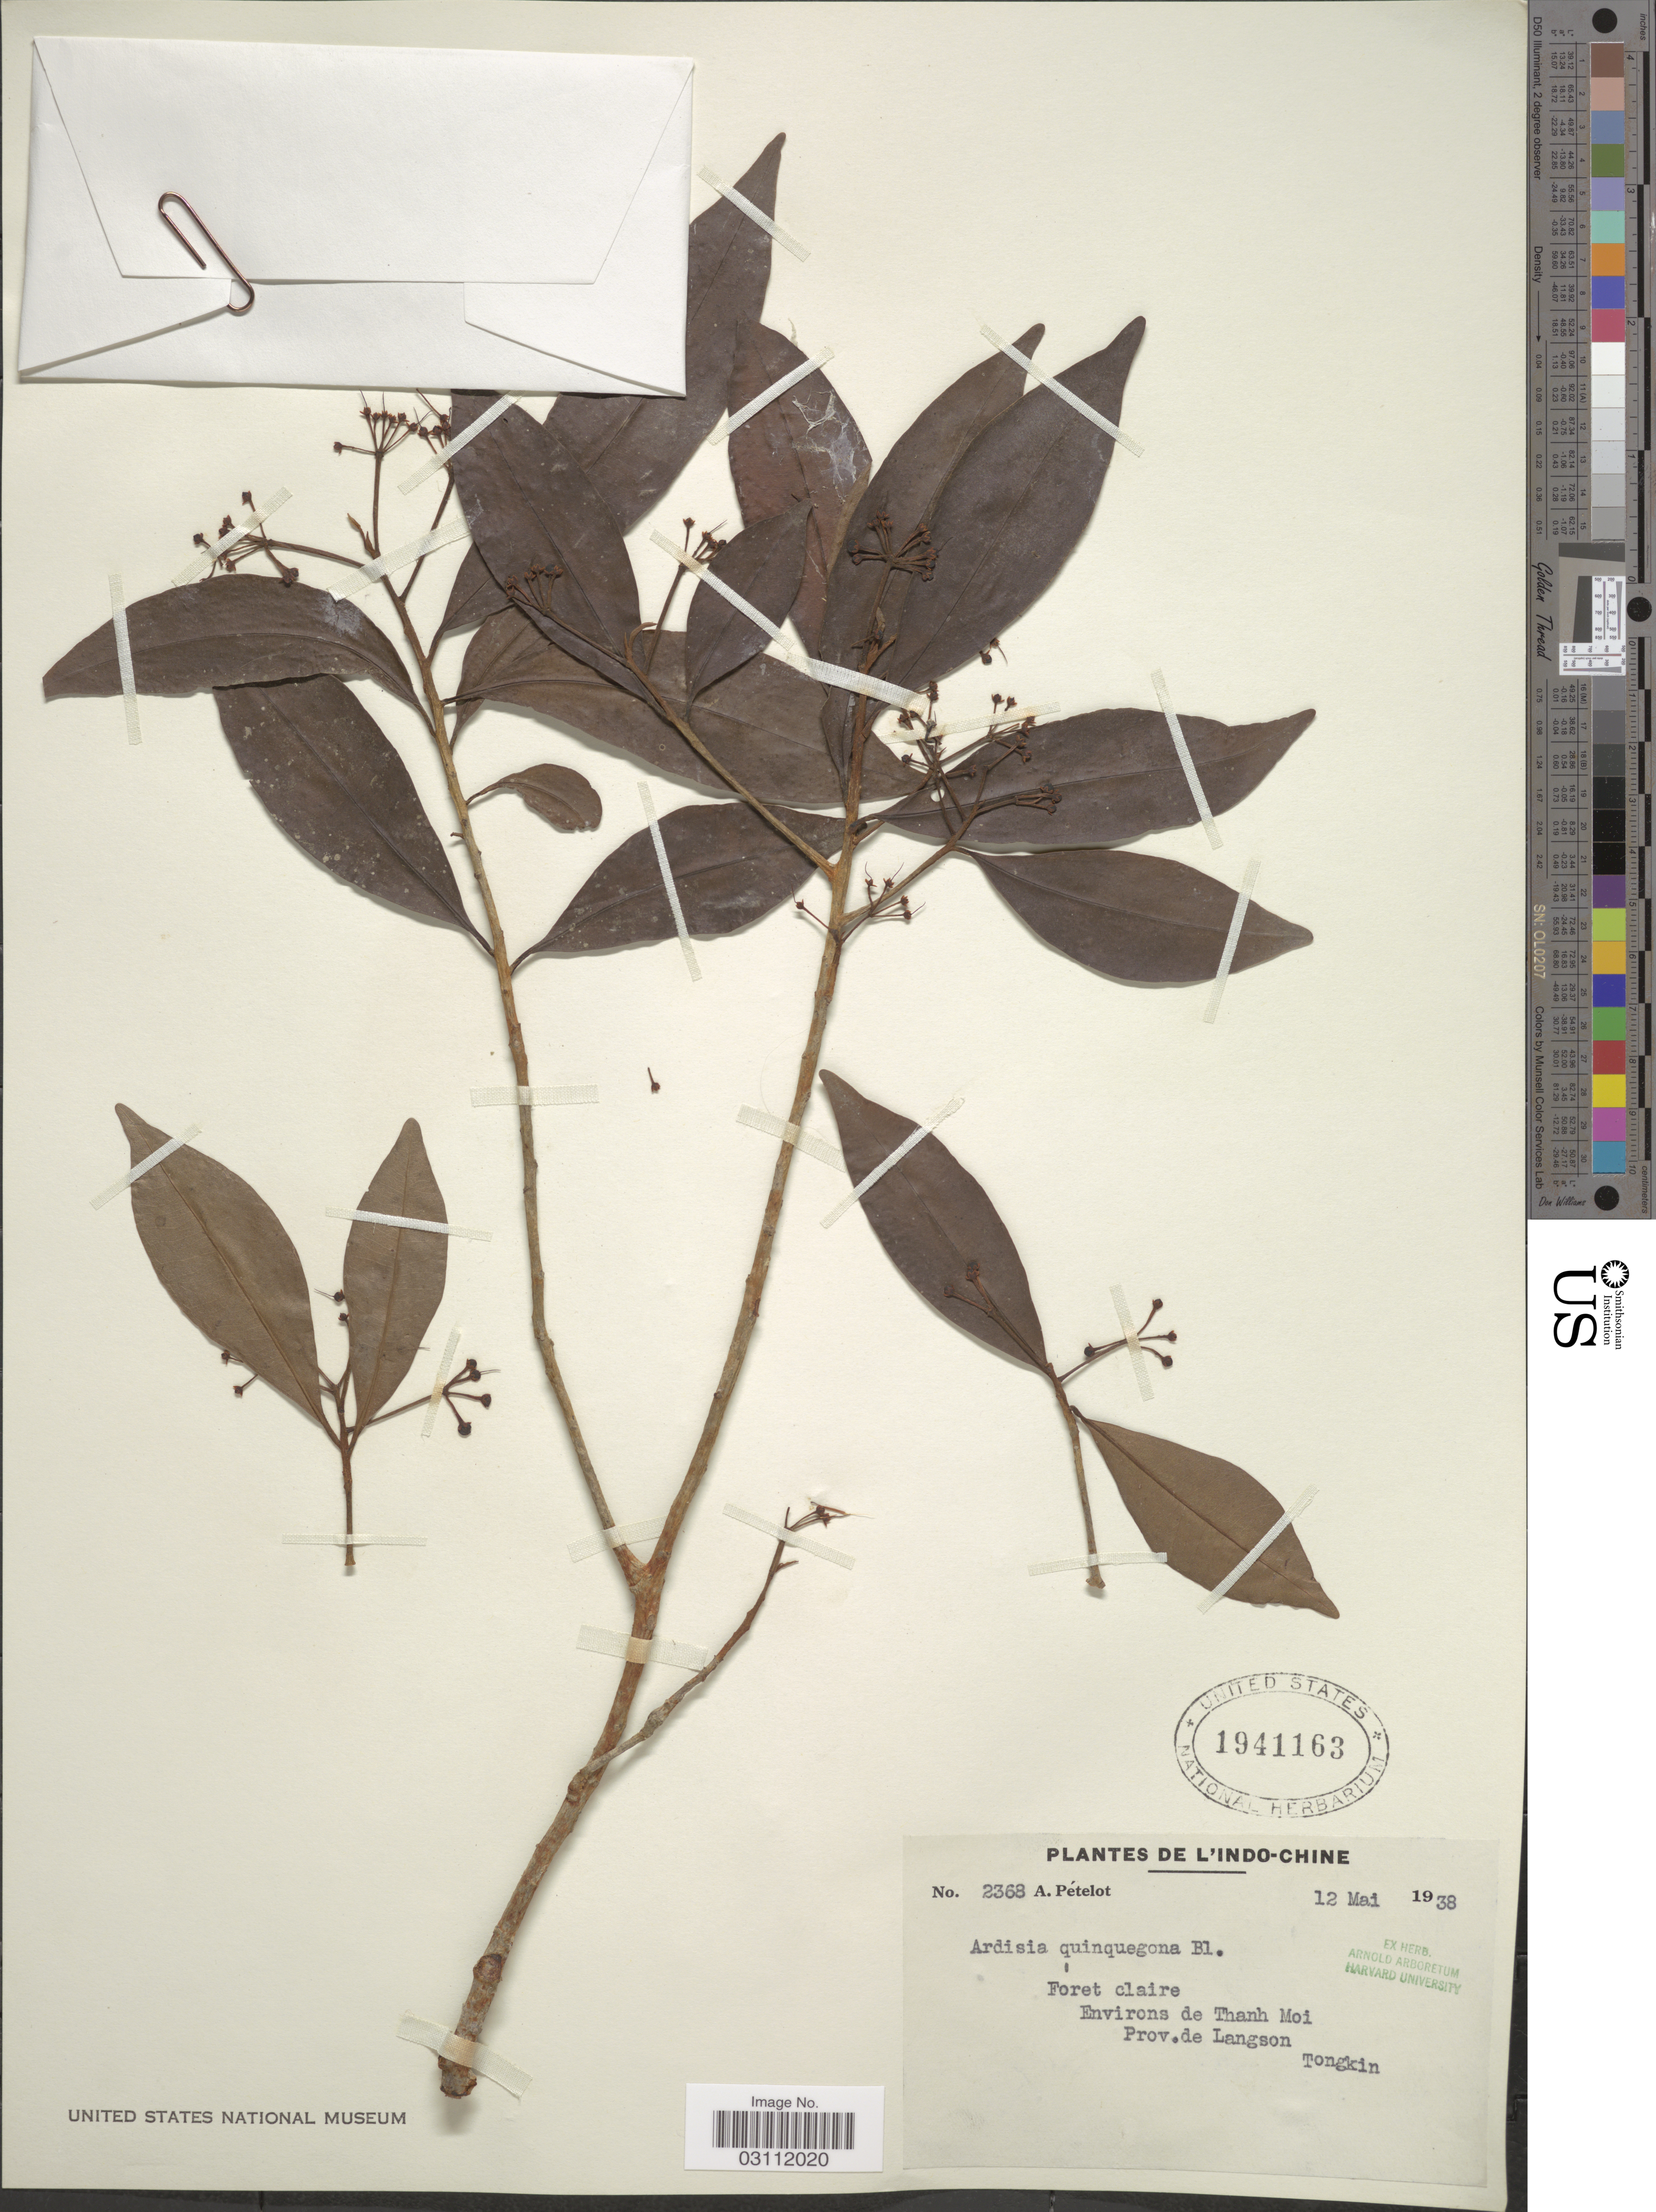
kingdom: Plantae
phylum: Tracheophyta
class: Magnoliopsida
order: Ericales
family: Primulaceae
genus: Ardisia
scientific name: Ardisia quinquegona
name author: Blume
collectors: A. Petelot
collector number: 2368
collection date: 1938-05-12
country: Vietnam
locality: De L'Indo-Chine, Foret claire, Environs de Thanh Moi, Prov. de Langson, Tonkin.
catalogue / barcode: US 1941163